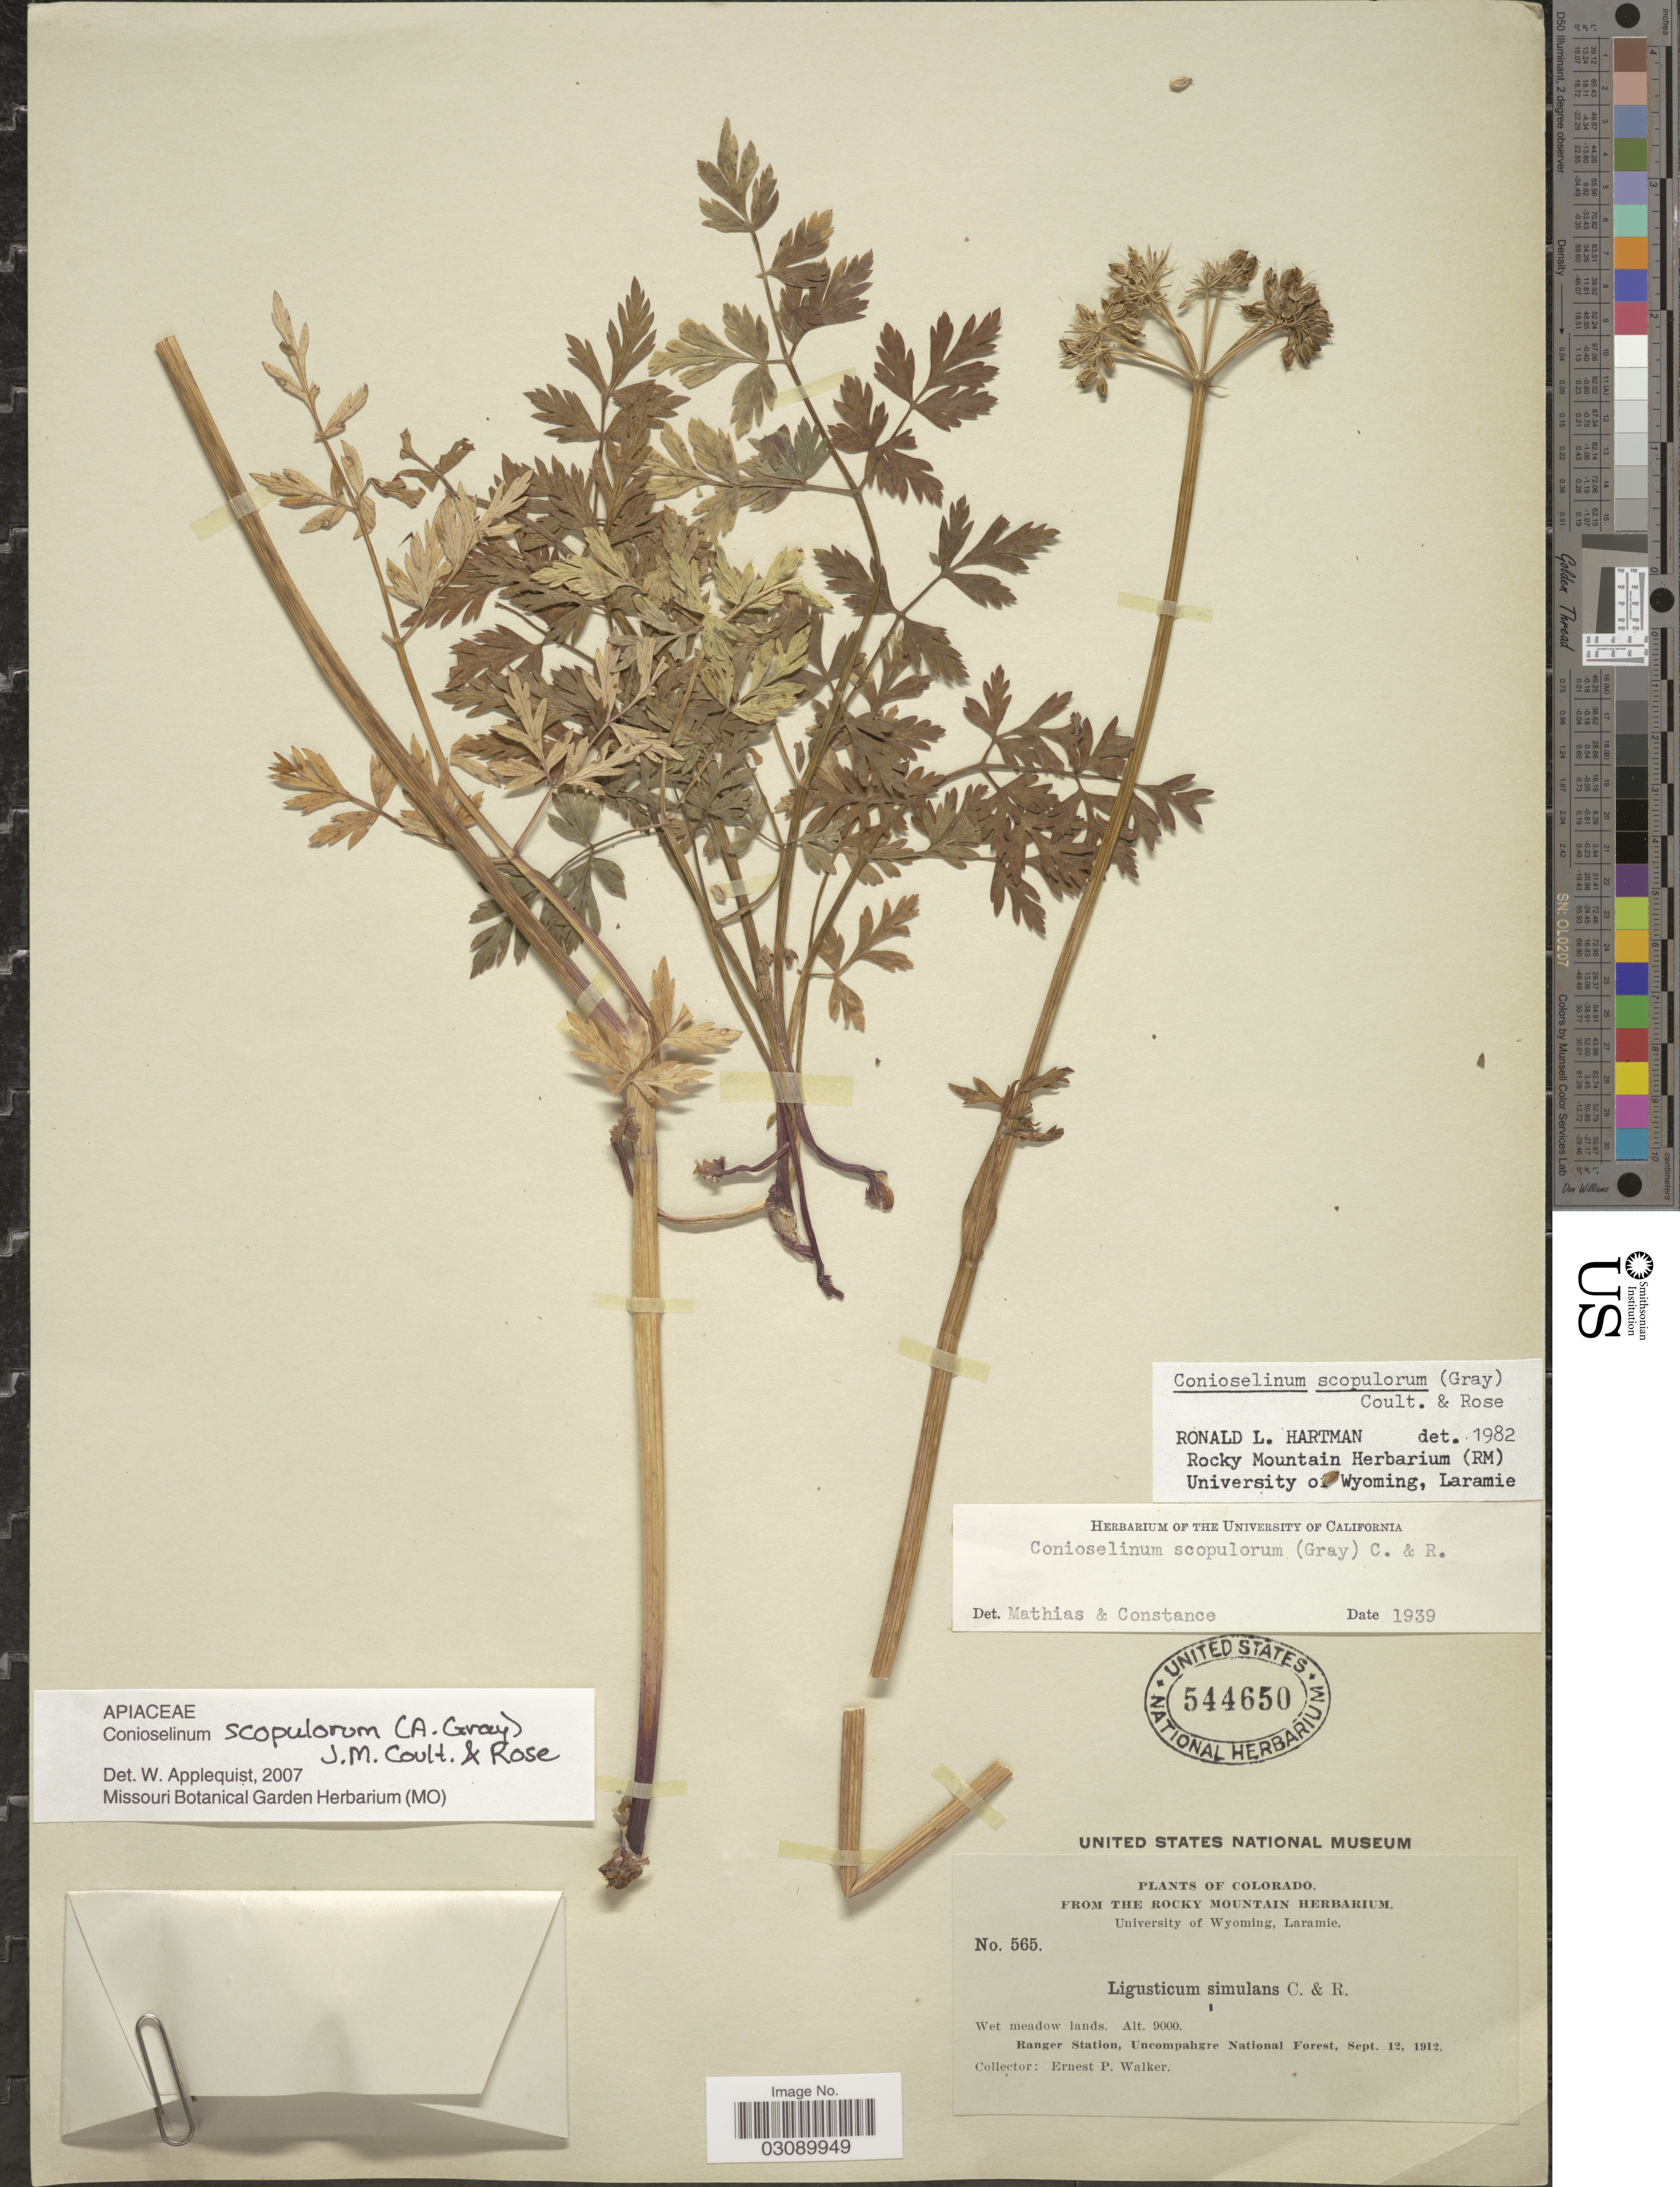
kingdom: Plantae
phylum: Tracheophyta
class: Magnoliopsida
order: Apiales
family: Apiaceae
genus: Conioselinum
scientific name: Conioselinum scopulorum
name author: (A. Gray) J.M. Coult. & Rose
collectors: E. P. Walker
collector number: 565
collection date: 1912-09-12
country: United States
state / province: Colorado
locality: Wet meadow lands. Ranger Station, Uncompahgre National Forest.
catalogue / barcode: US 544650